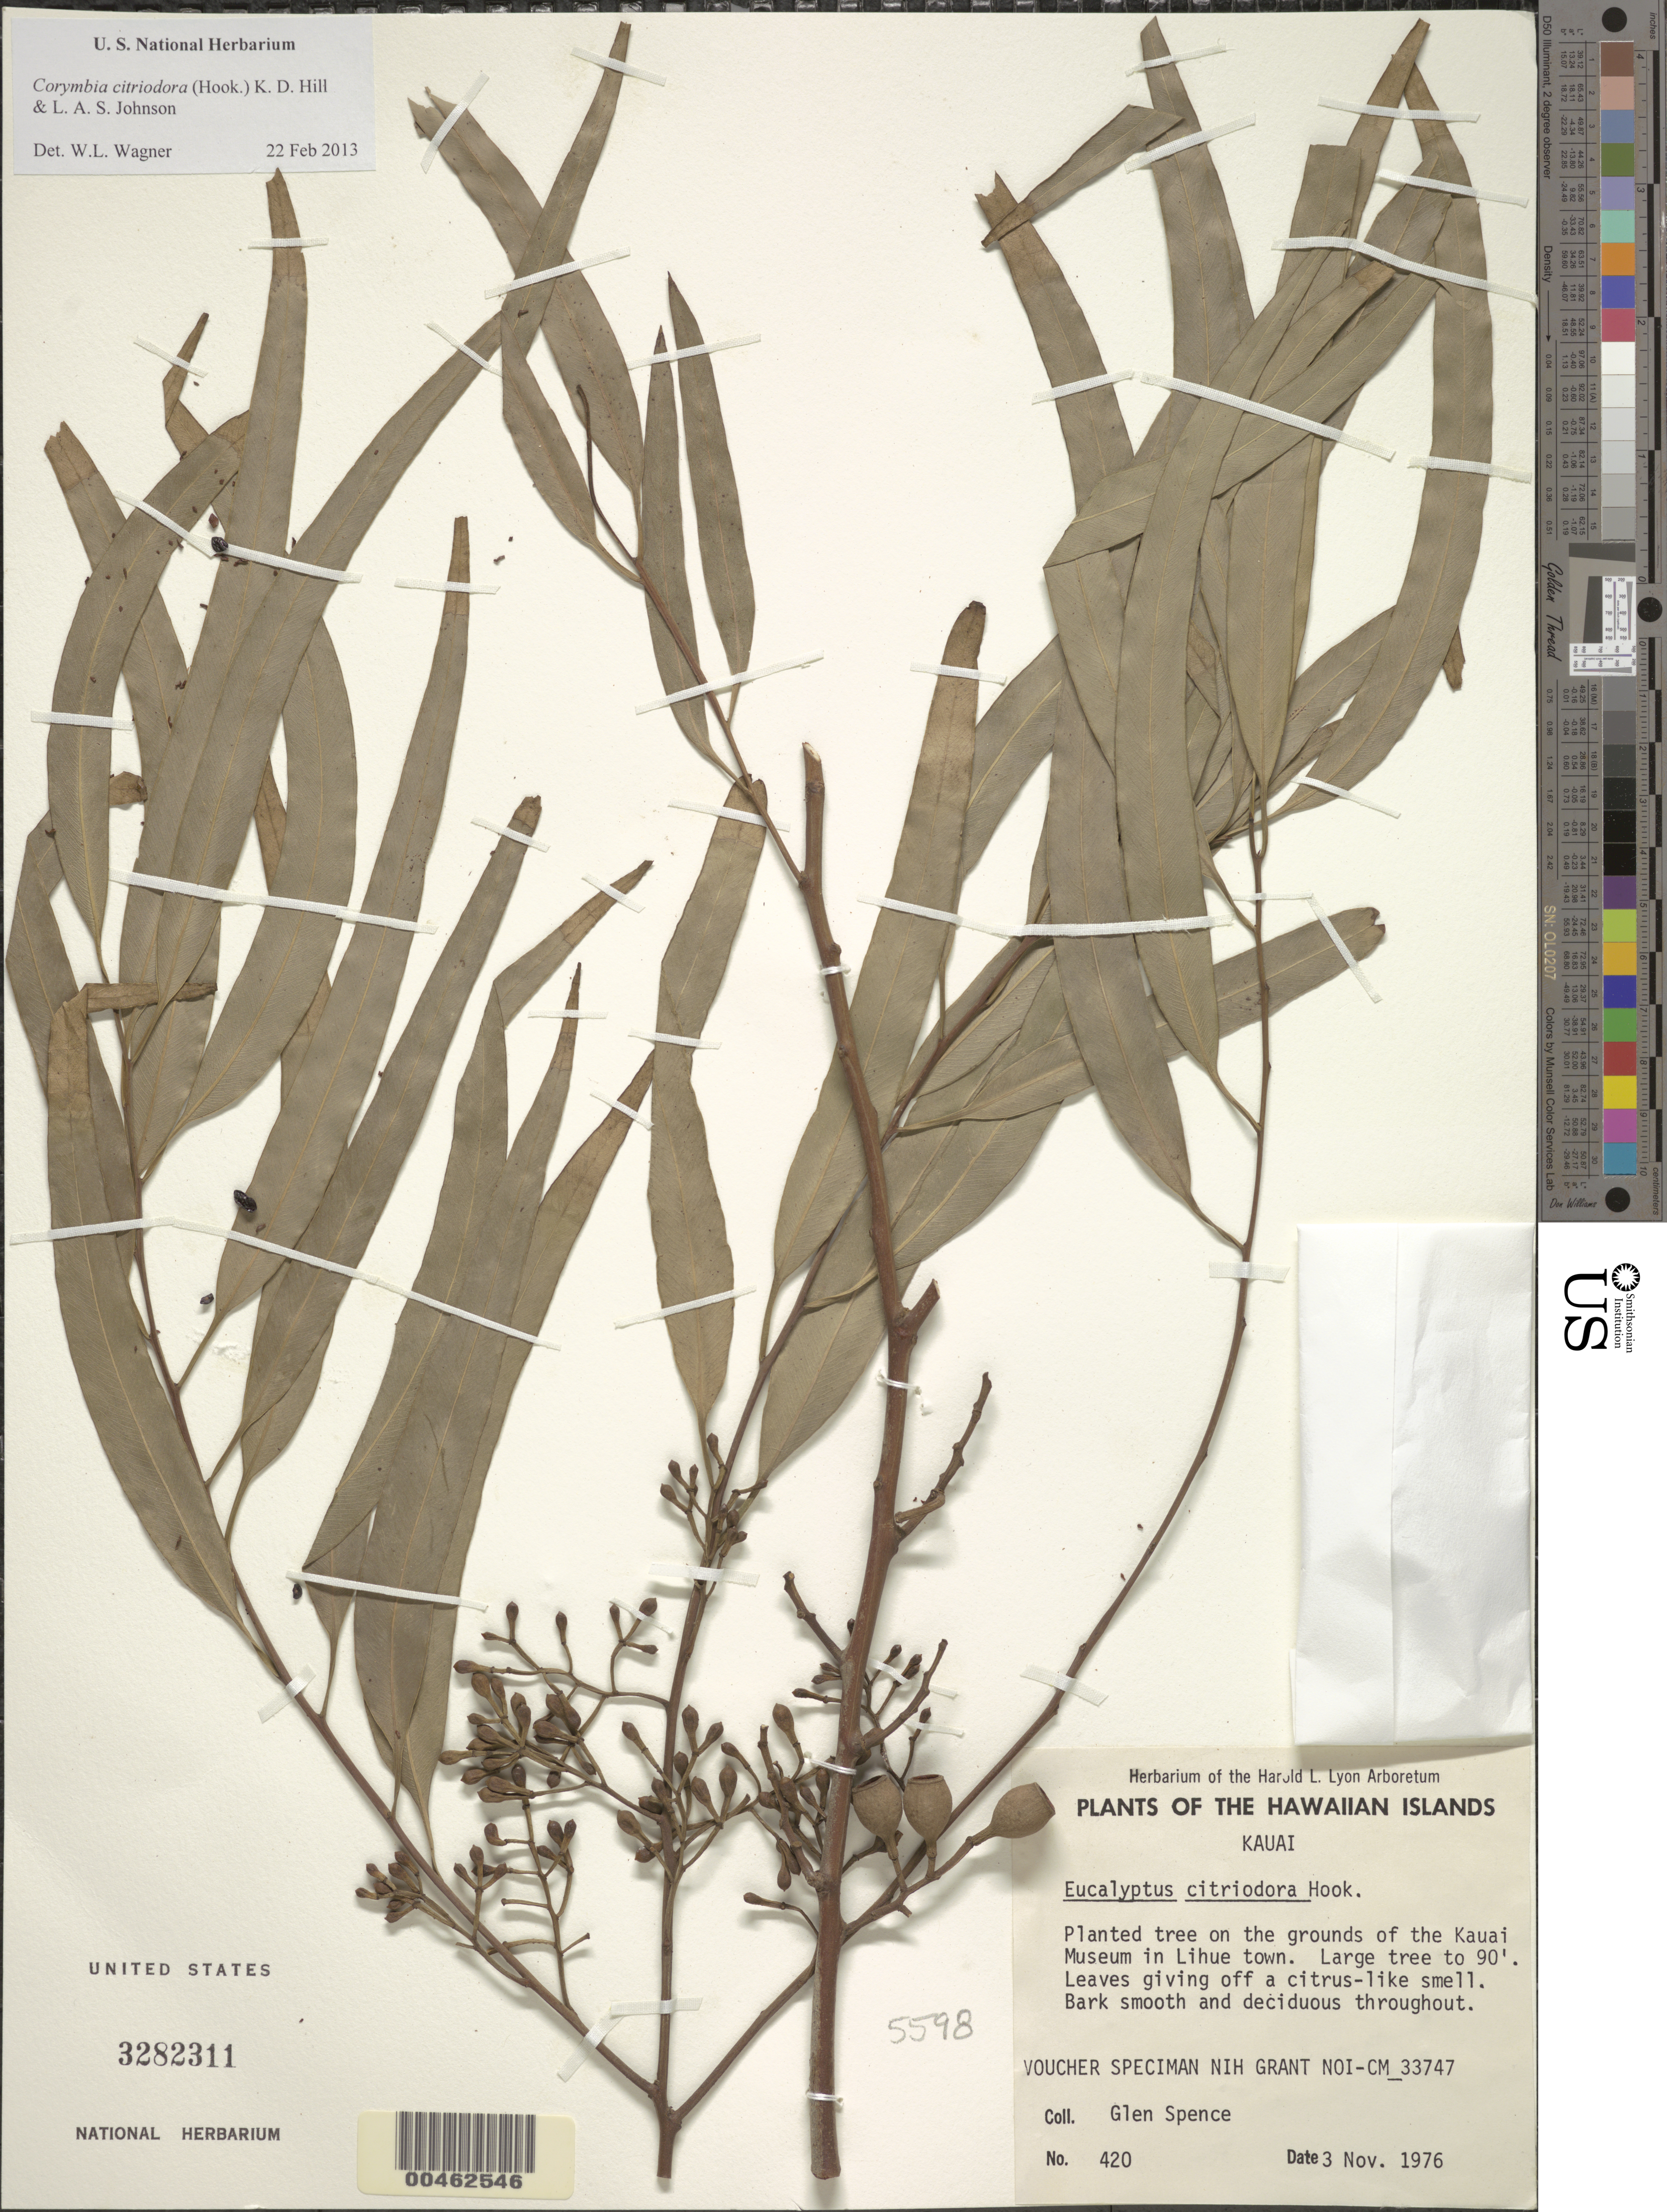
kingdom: Plantae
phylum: Tracheophyta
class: Magnoliopsida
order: Myrtales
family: Myrtaceae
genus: Corymbia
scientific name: Corymbia citriodora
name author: (Hook.) K.D. Hill & L.A.S. Johnson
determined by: Wagner, W. L., (BOT), Smithsonian Institution - National Museum of Natural History (UNITED STATES)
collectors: G. Spence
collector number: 420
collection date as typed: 3 Nov 1976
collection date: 1976-11-03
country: United States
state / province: Hawaii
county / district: Kauai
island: Kaua'i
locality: On the grounds of the Kauai Museum in Lihue town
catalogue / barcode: US 3282311